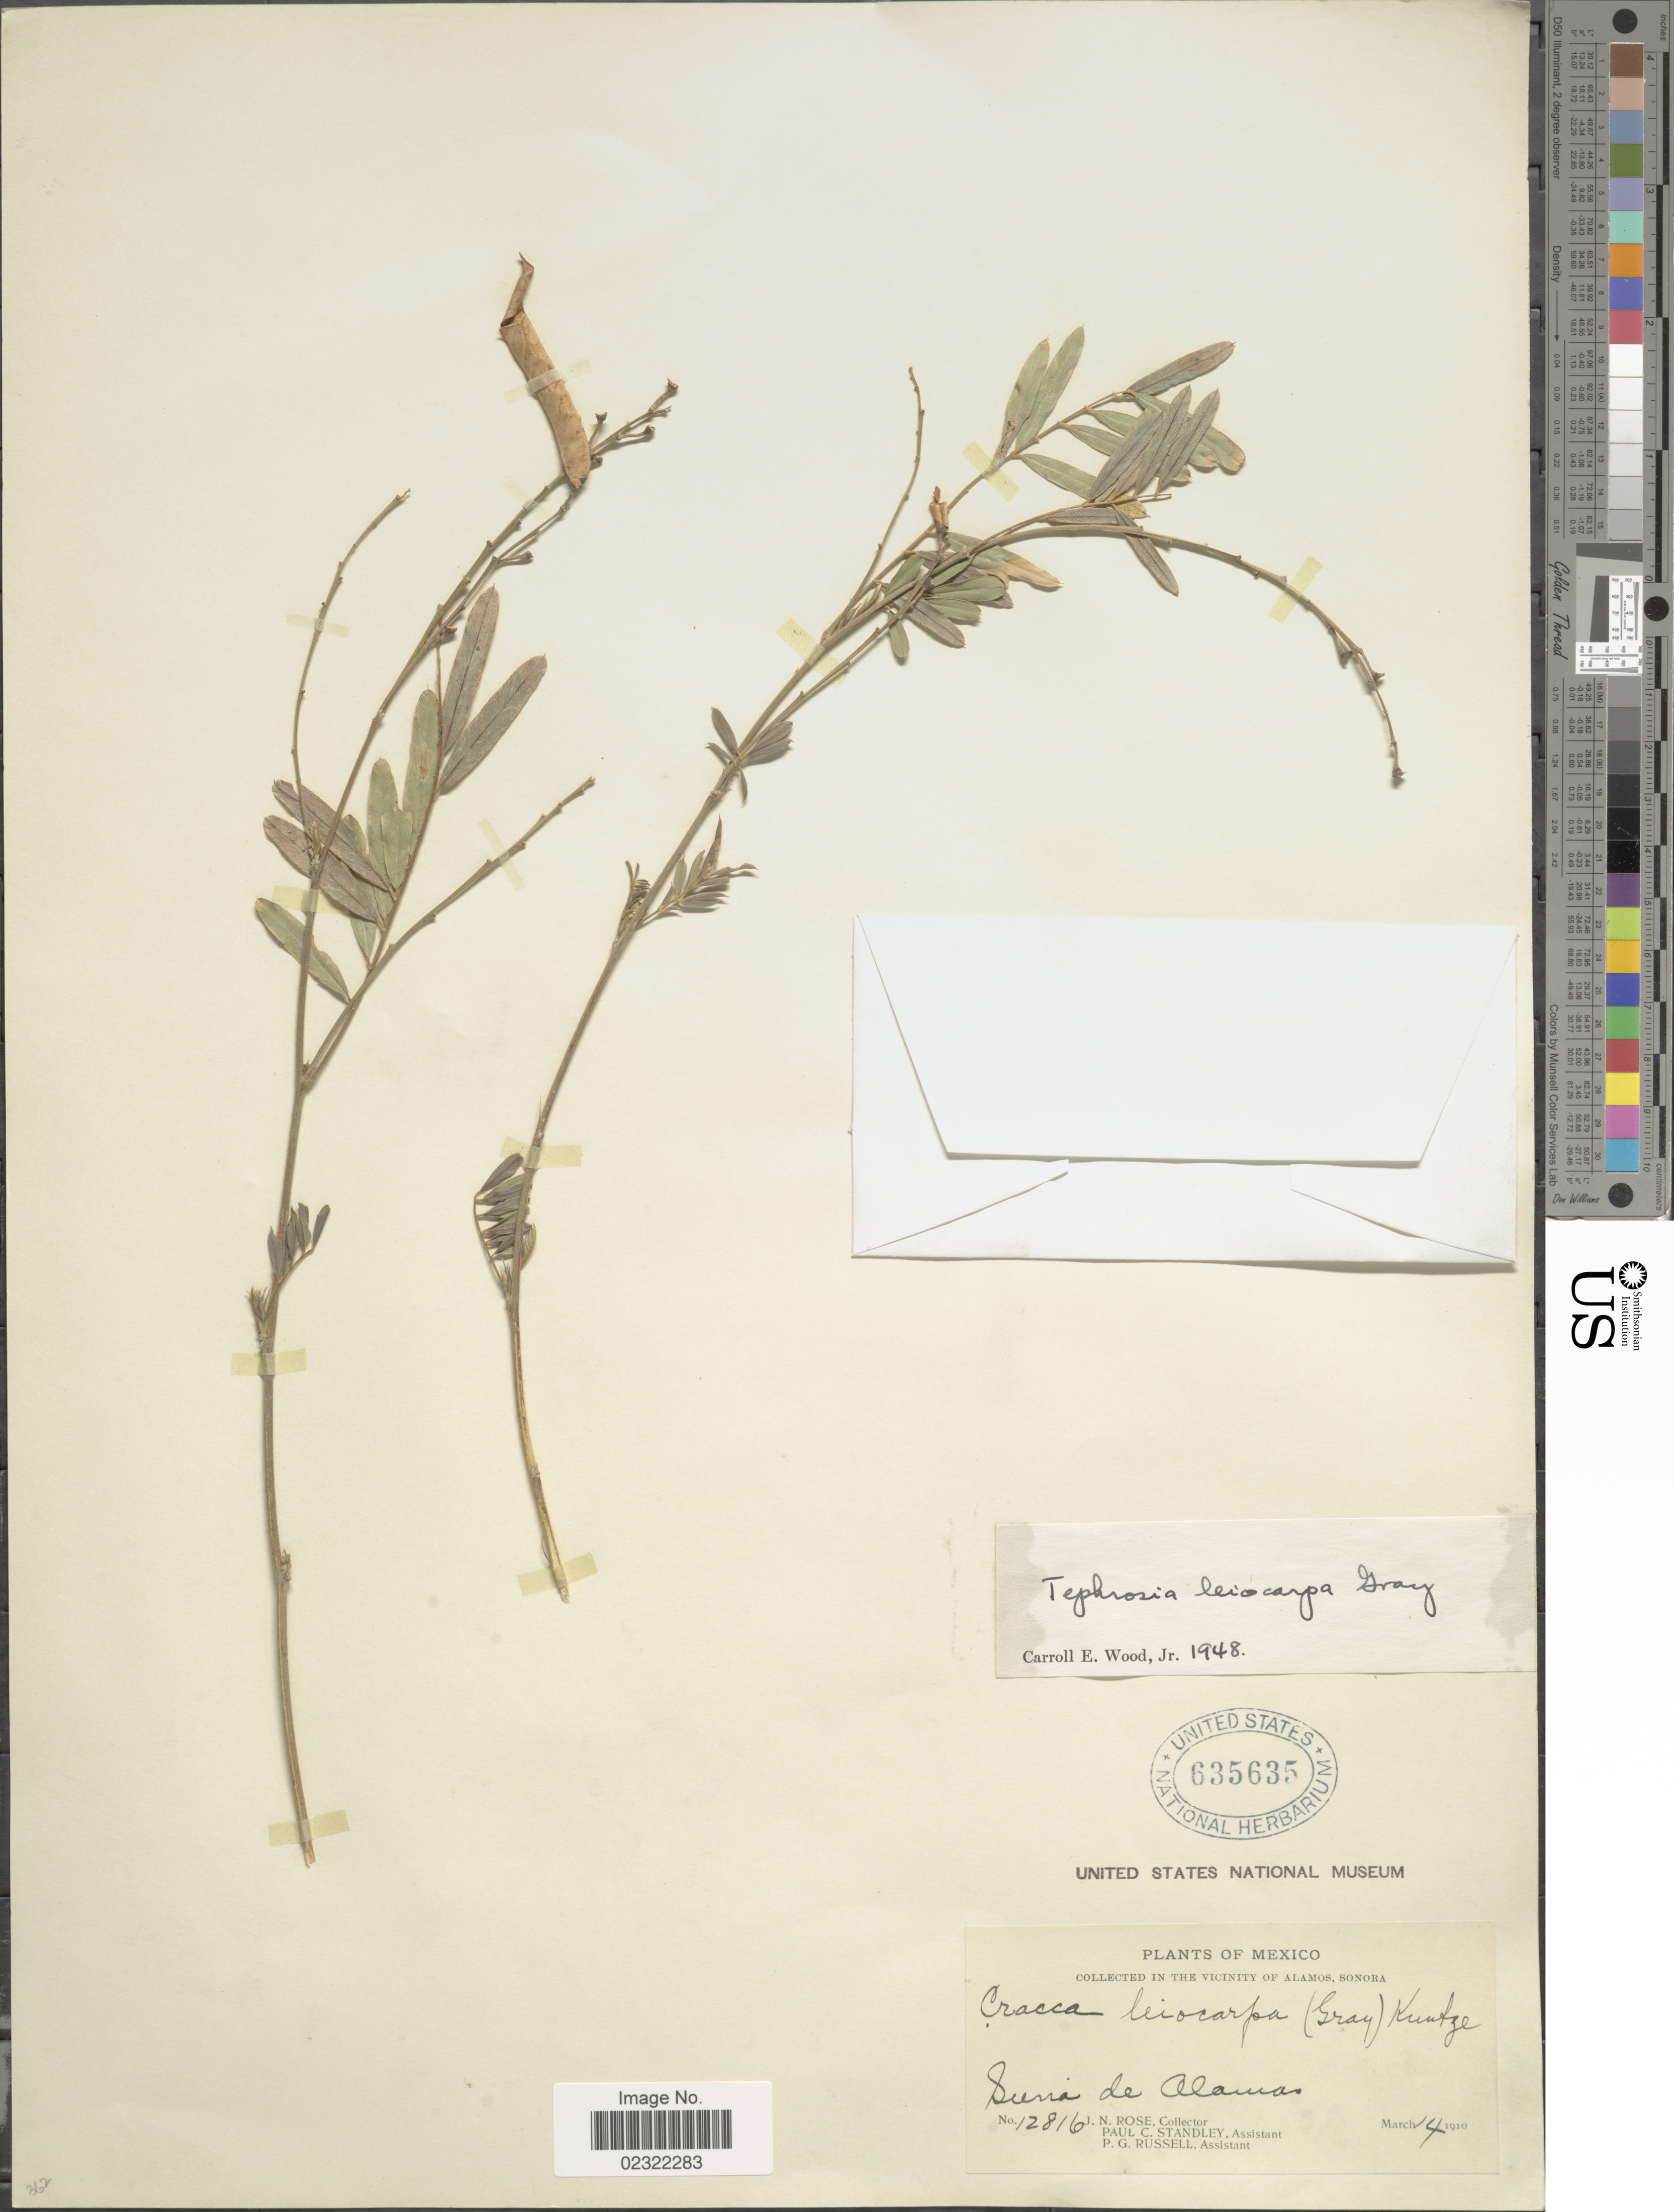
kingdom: Plantae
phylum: Tracheophyta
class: Magnoliopsida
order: Fabales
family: Fabaceae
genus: Tephrosia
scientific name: Tephrosia leiocarpa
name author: A. Gray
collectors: J. N. Rose, P. C. Standley & P. G. Russell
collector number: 12816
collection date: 1910-03-14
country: Mexico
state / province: Sonora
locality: Vicinity of Alamos, Sonora. Sierra de Alamas.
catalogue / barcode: US 635635